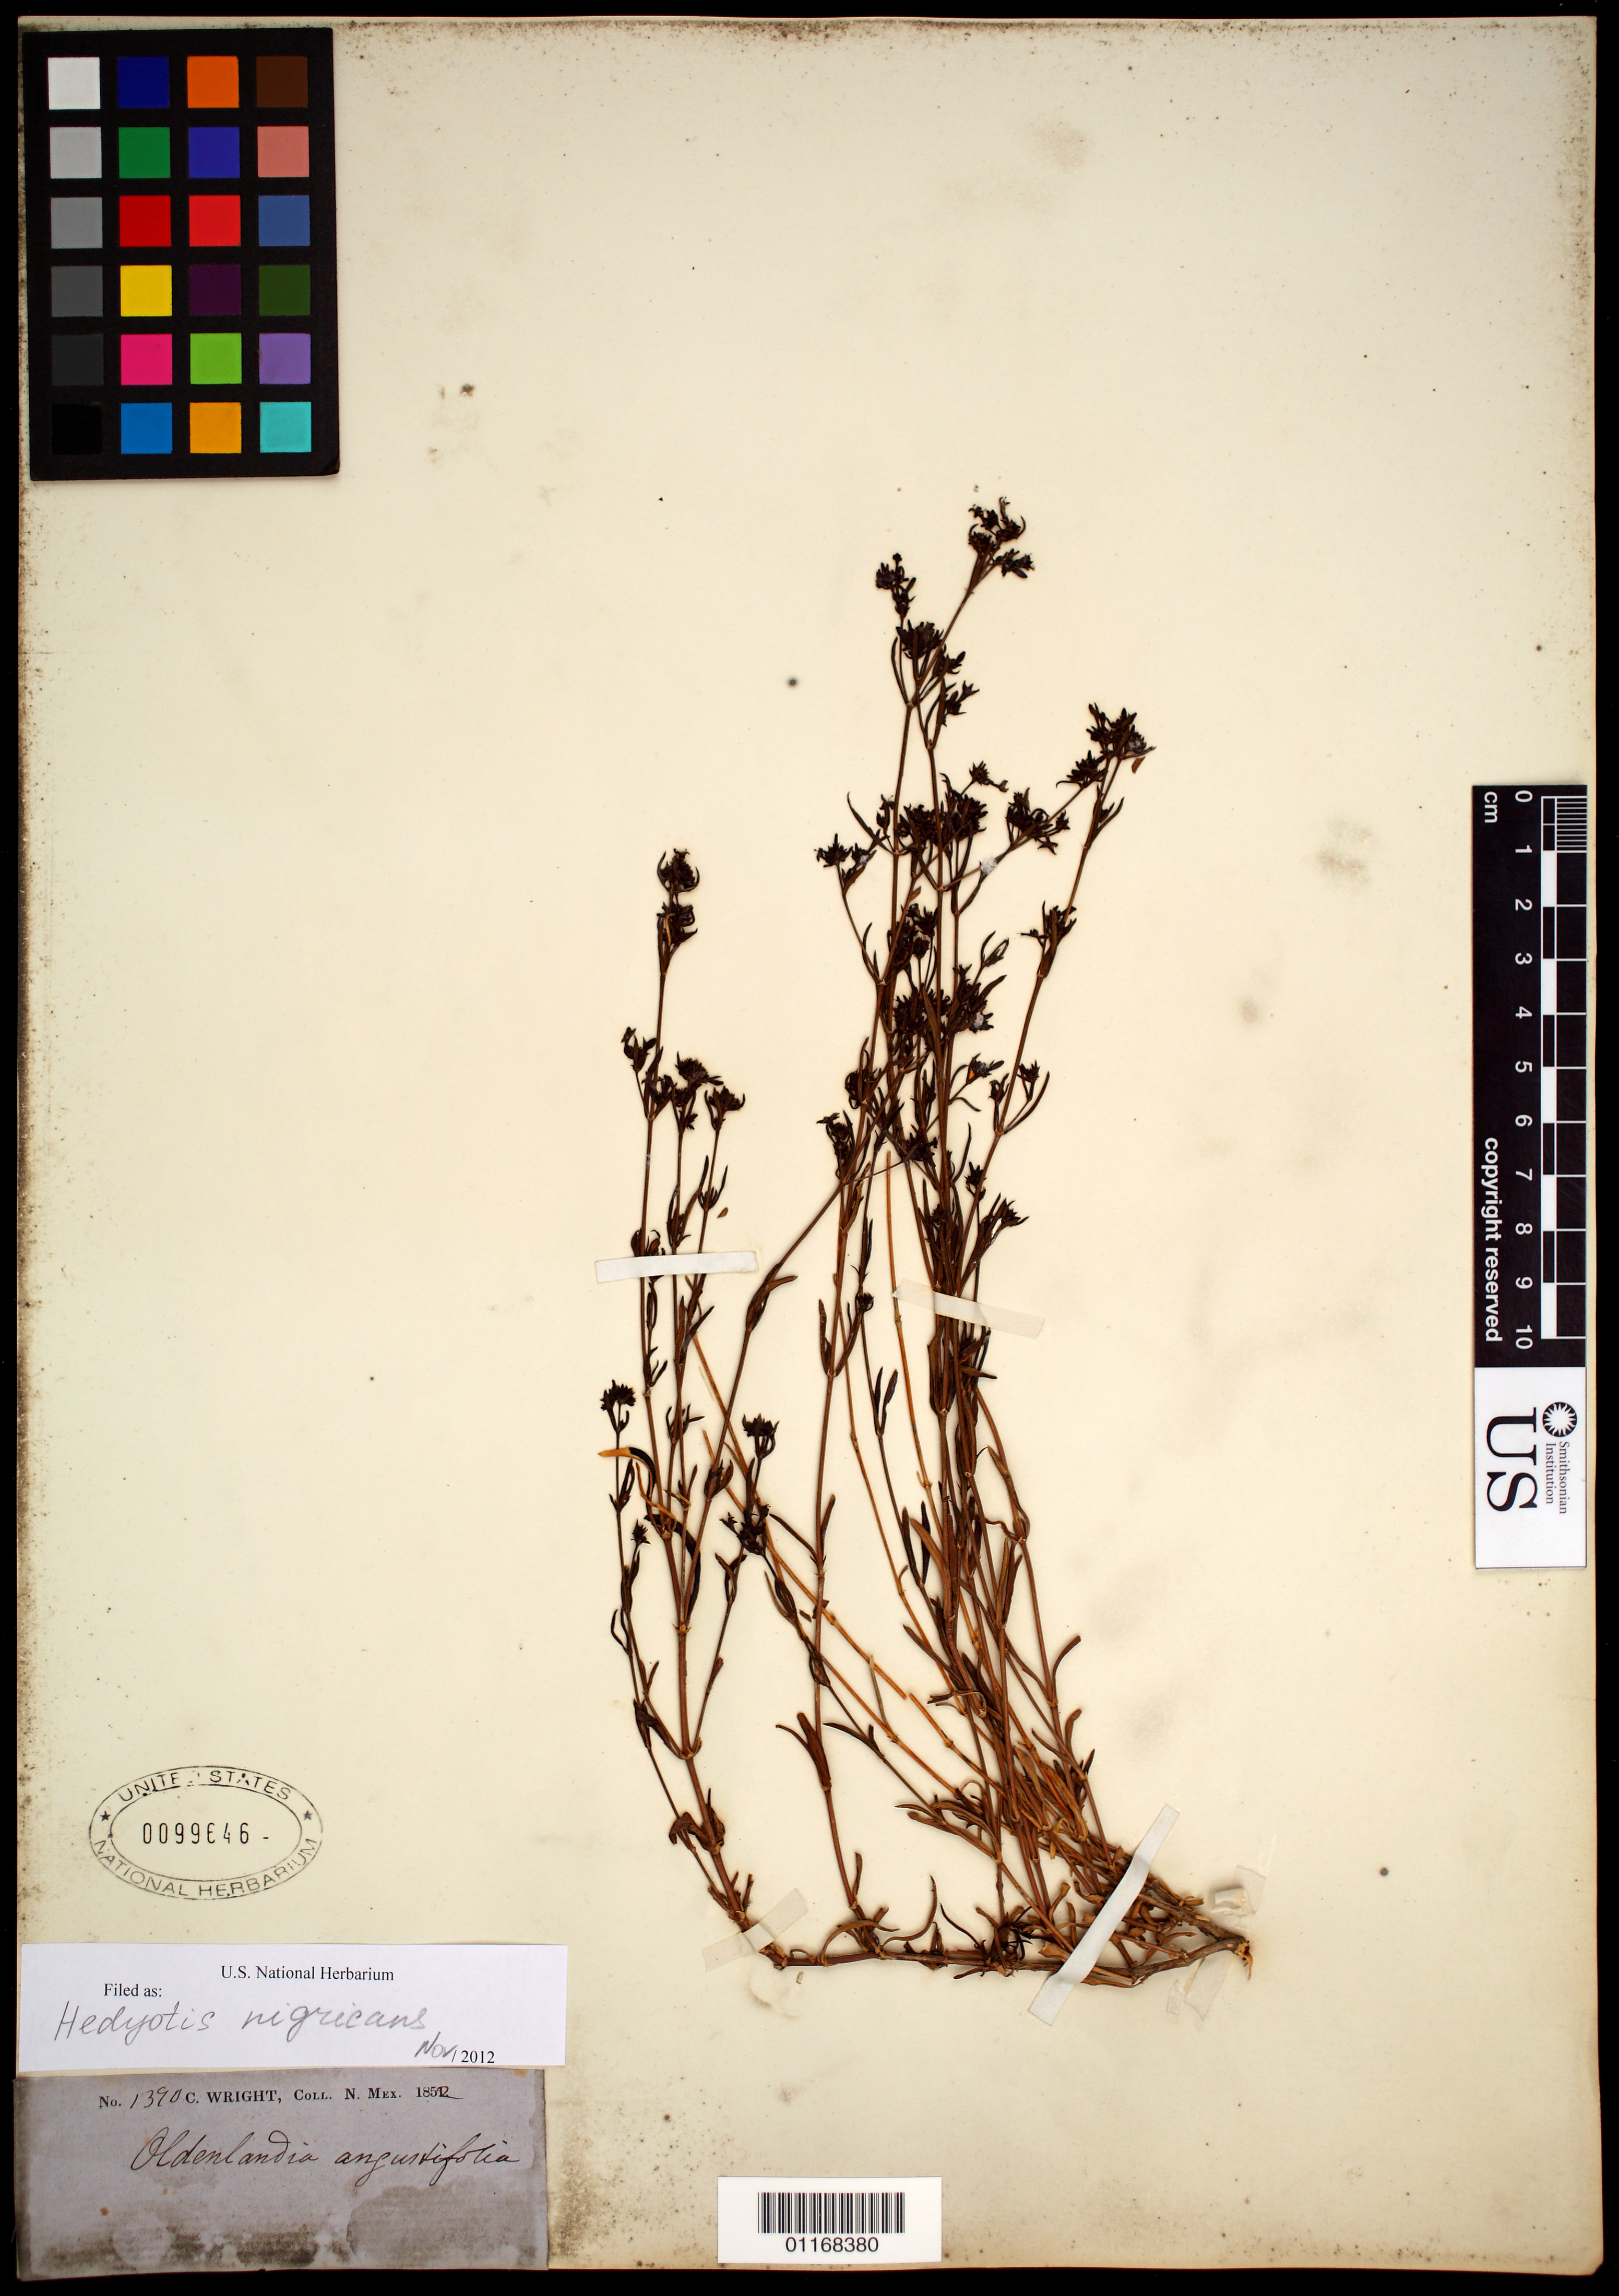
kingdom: Plantae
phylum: Tracheophyta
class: Magnoliopsida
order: Gentianales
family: Rubiaceae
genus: Hedyotis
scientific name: Hedyotis nigricans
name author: (Lam.) Fosberg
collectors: C. Wright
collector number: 1390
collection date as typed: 1852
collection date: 1852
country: United States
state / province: New Mexico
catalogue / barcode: US 99646